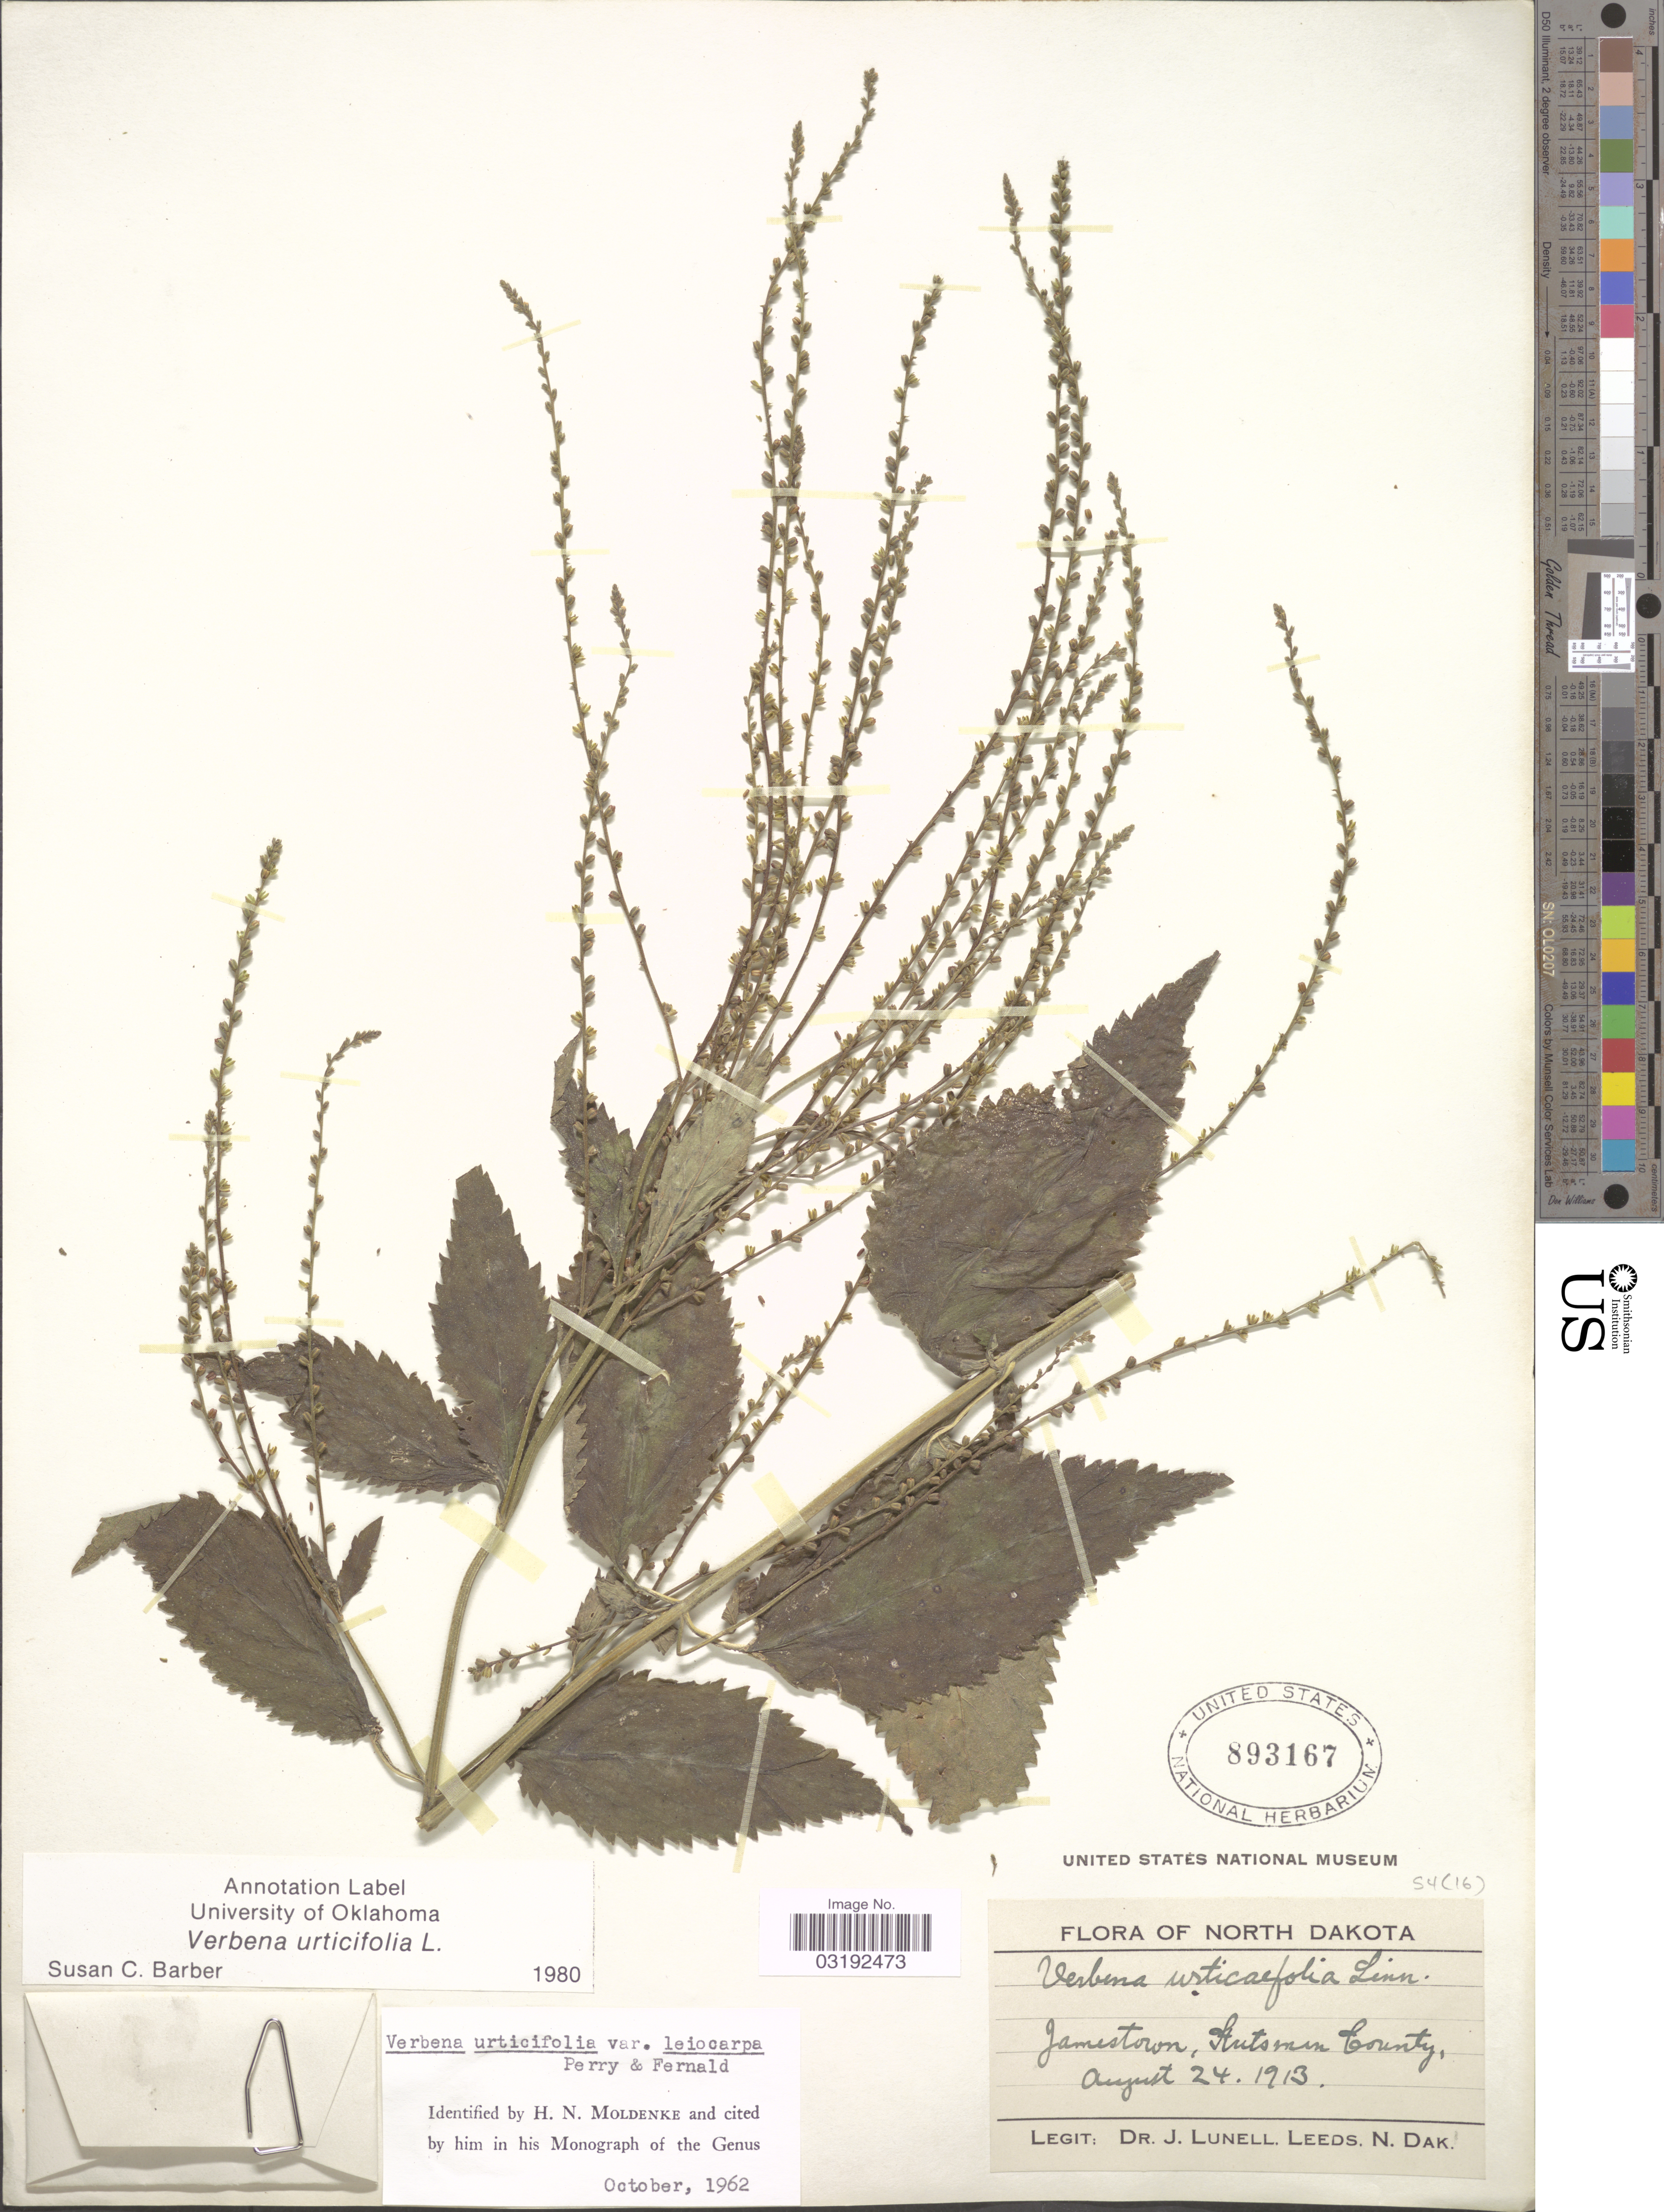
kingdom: Plantae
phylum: Tracheophyta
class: Magnoliopsida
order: Lamiales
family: Verbenaceae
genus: Verbena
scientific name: Verbena urticifolia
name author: L.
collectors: J. Lunell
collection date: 1913-08-24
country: United States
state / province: North Dakota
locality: Jamestown, Stutsman County.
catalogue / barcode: US 893167